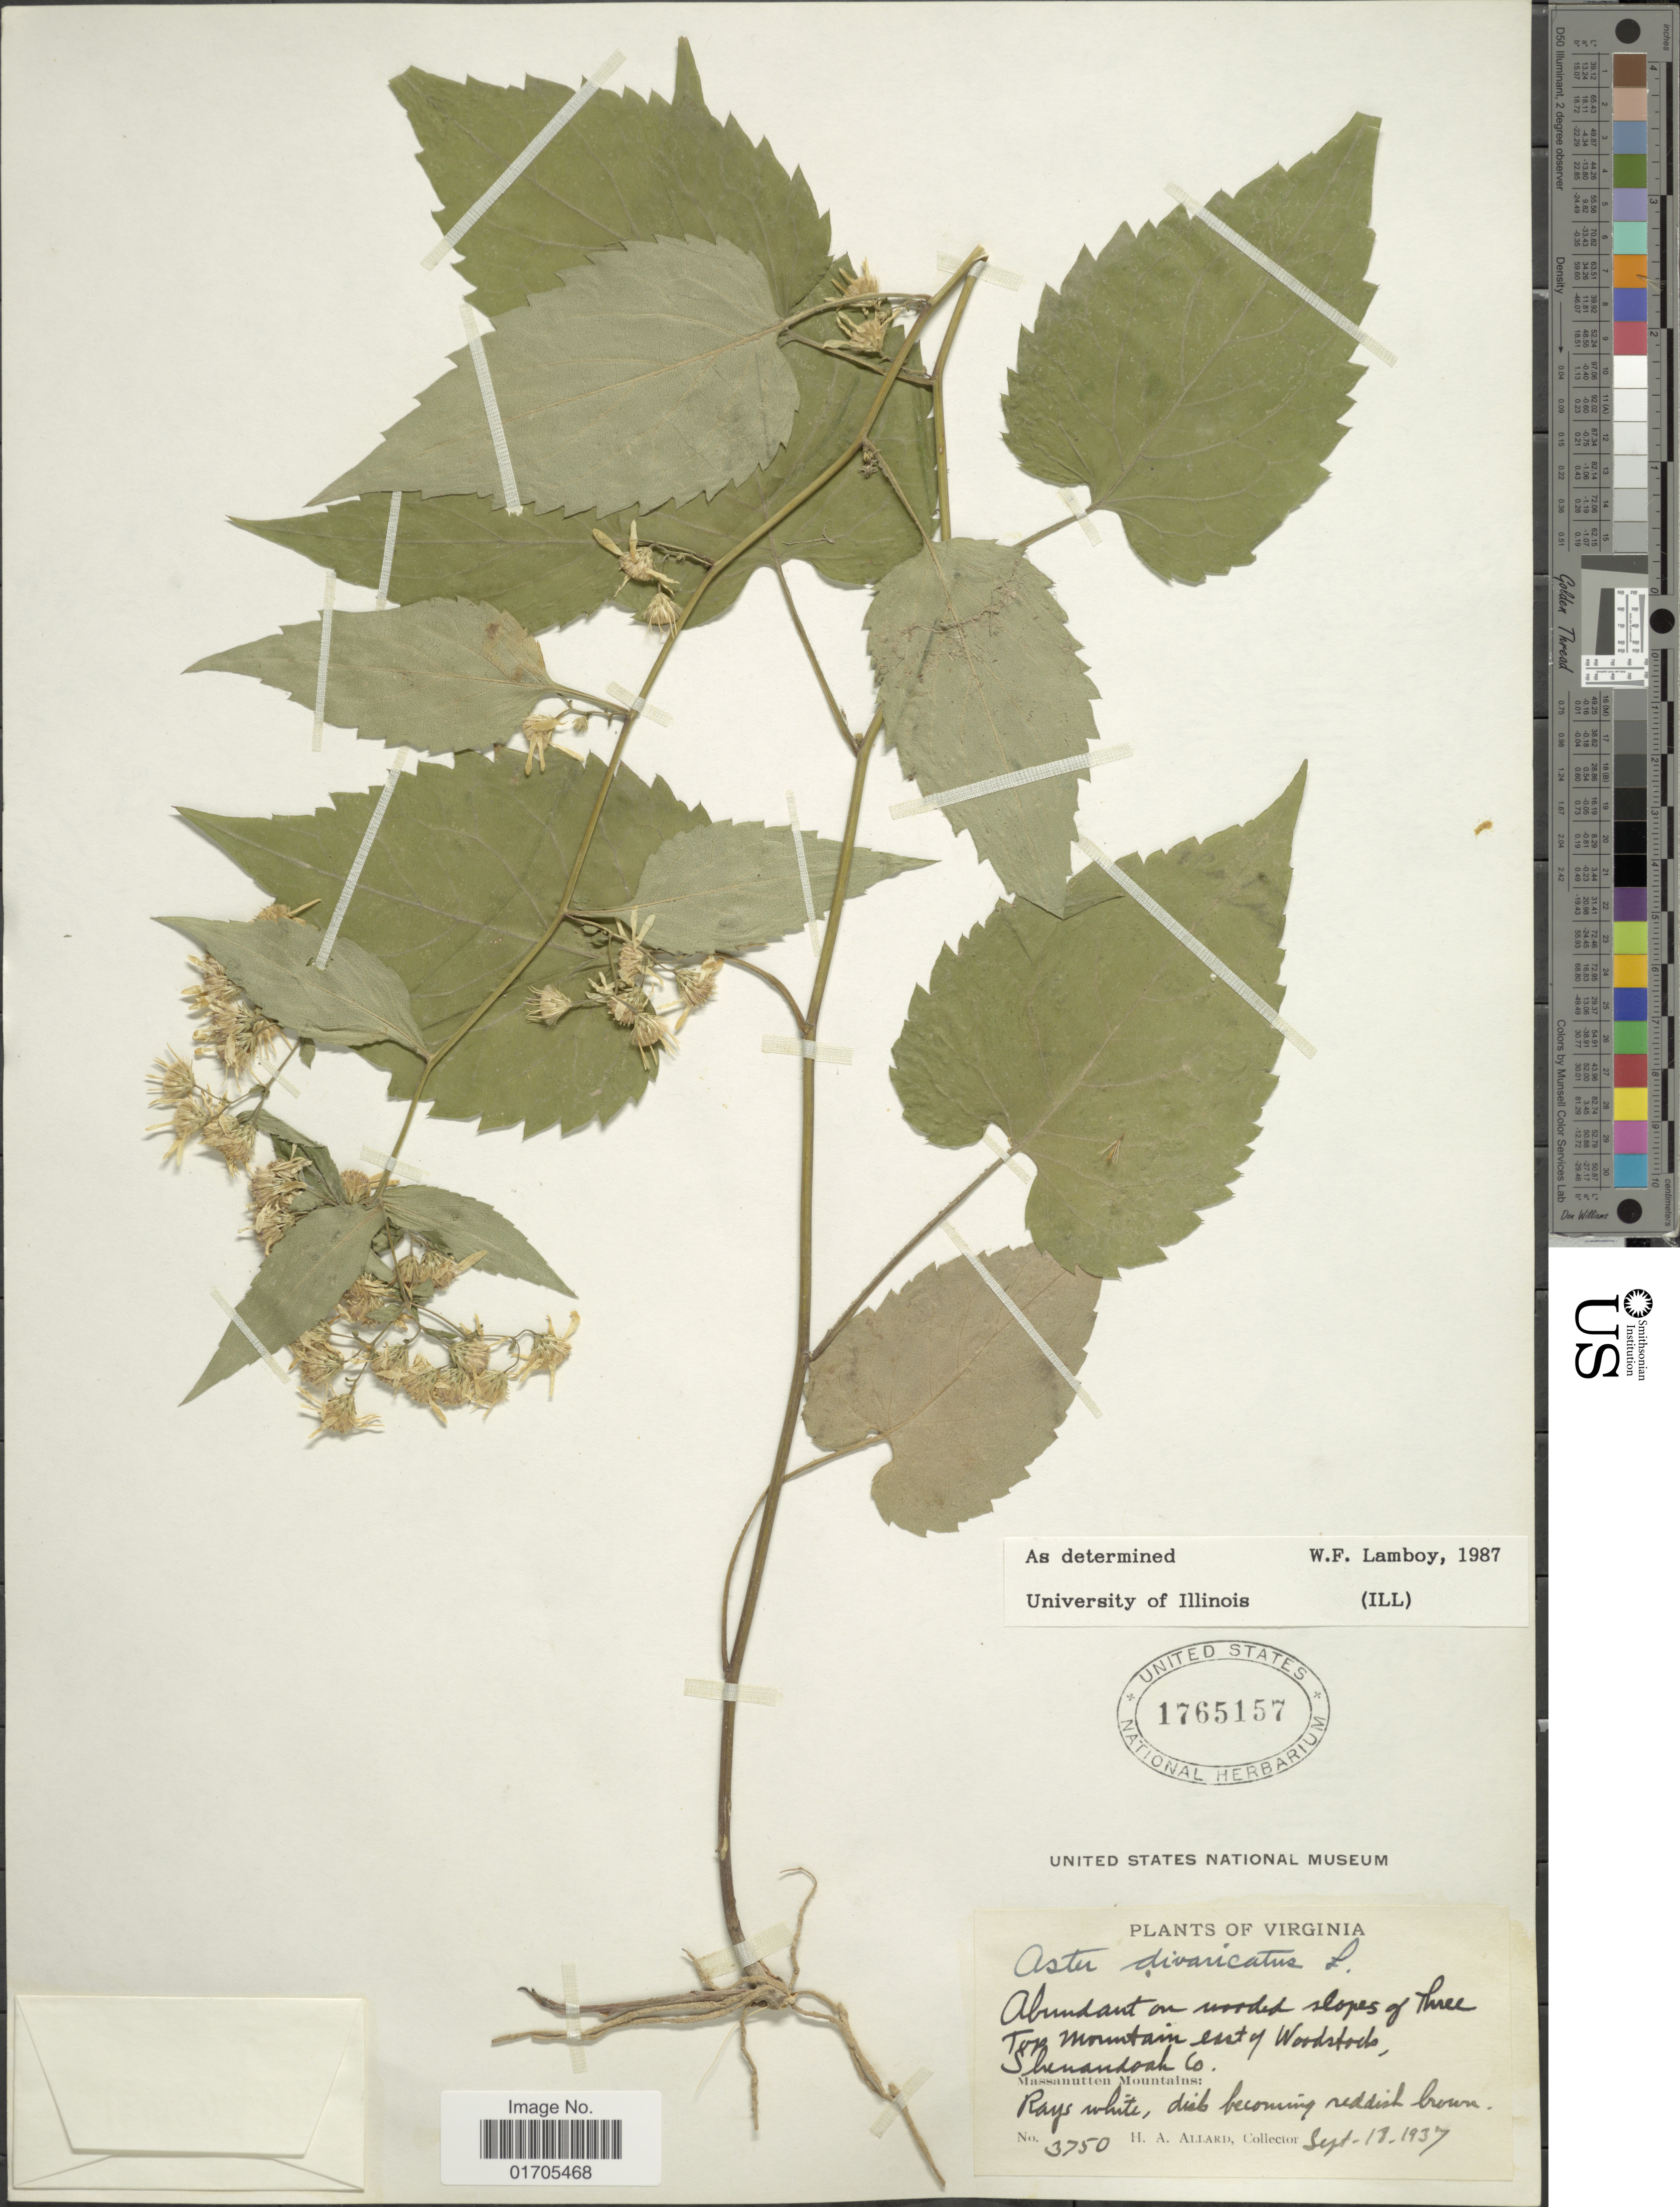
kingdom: Plantae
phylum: Tracheophyta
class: Magnoliopsida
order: Asterales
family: Asteraceae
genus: Eurybia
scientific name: Eurybia divaricata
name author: (L.) G.L. Nesom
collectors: H. A. Allard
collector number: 3750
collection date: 1937-09-18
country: United States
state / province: Virginia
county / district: Shenandoah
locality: Virginia. Abundant on wooded slopes of three Top Mountain east of Woodstocks, Shenandoah Co., Massanutten Mountains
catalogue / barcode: US 1765157